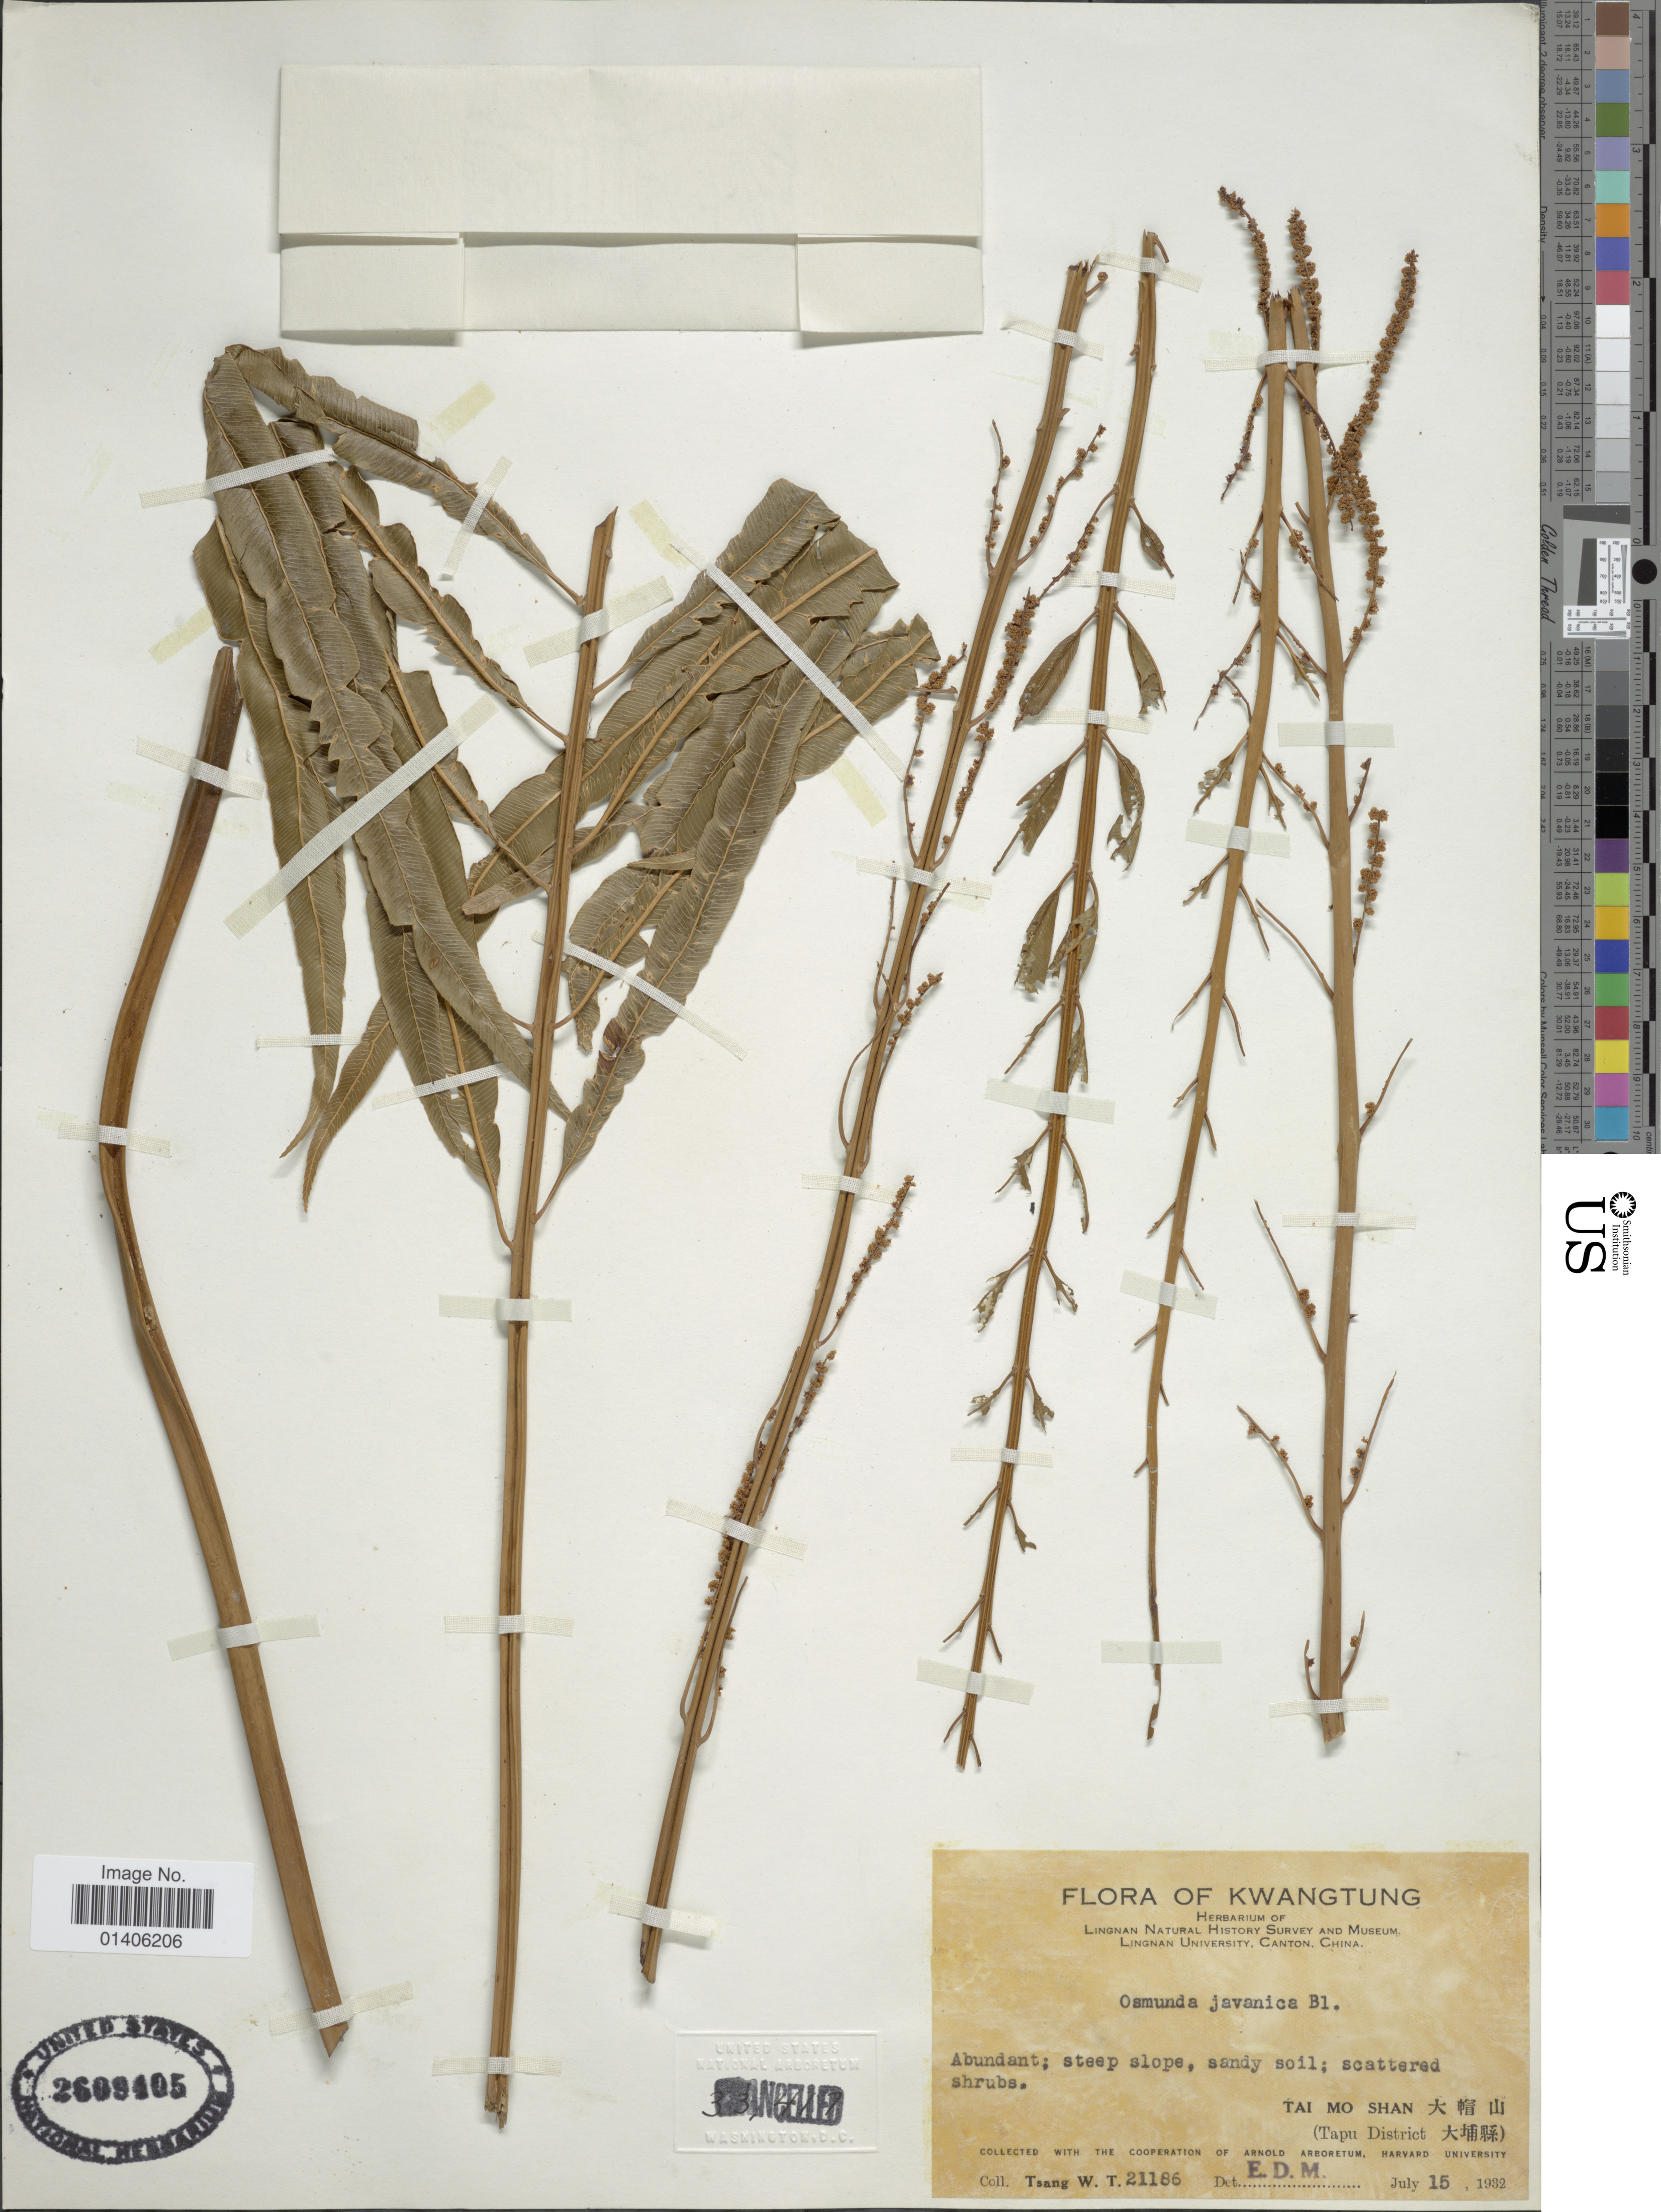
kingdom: Plantae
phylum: Tracheophyta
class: Polypodiopsida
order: Osmundales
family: Osmundaceae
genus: Osmunda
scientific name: Osmunda javanica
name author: Blume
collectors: W. T. Tsang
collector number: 21186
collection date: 1932-07-15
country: China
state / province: Guangdong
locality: Kwangtung, Tai Mo Shan X, (Tapu District X)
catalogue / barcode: US 2609405